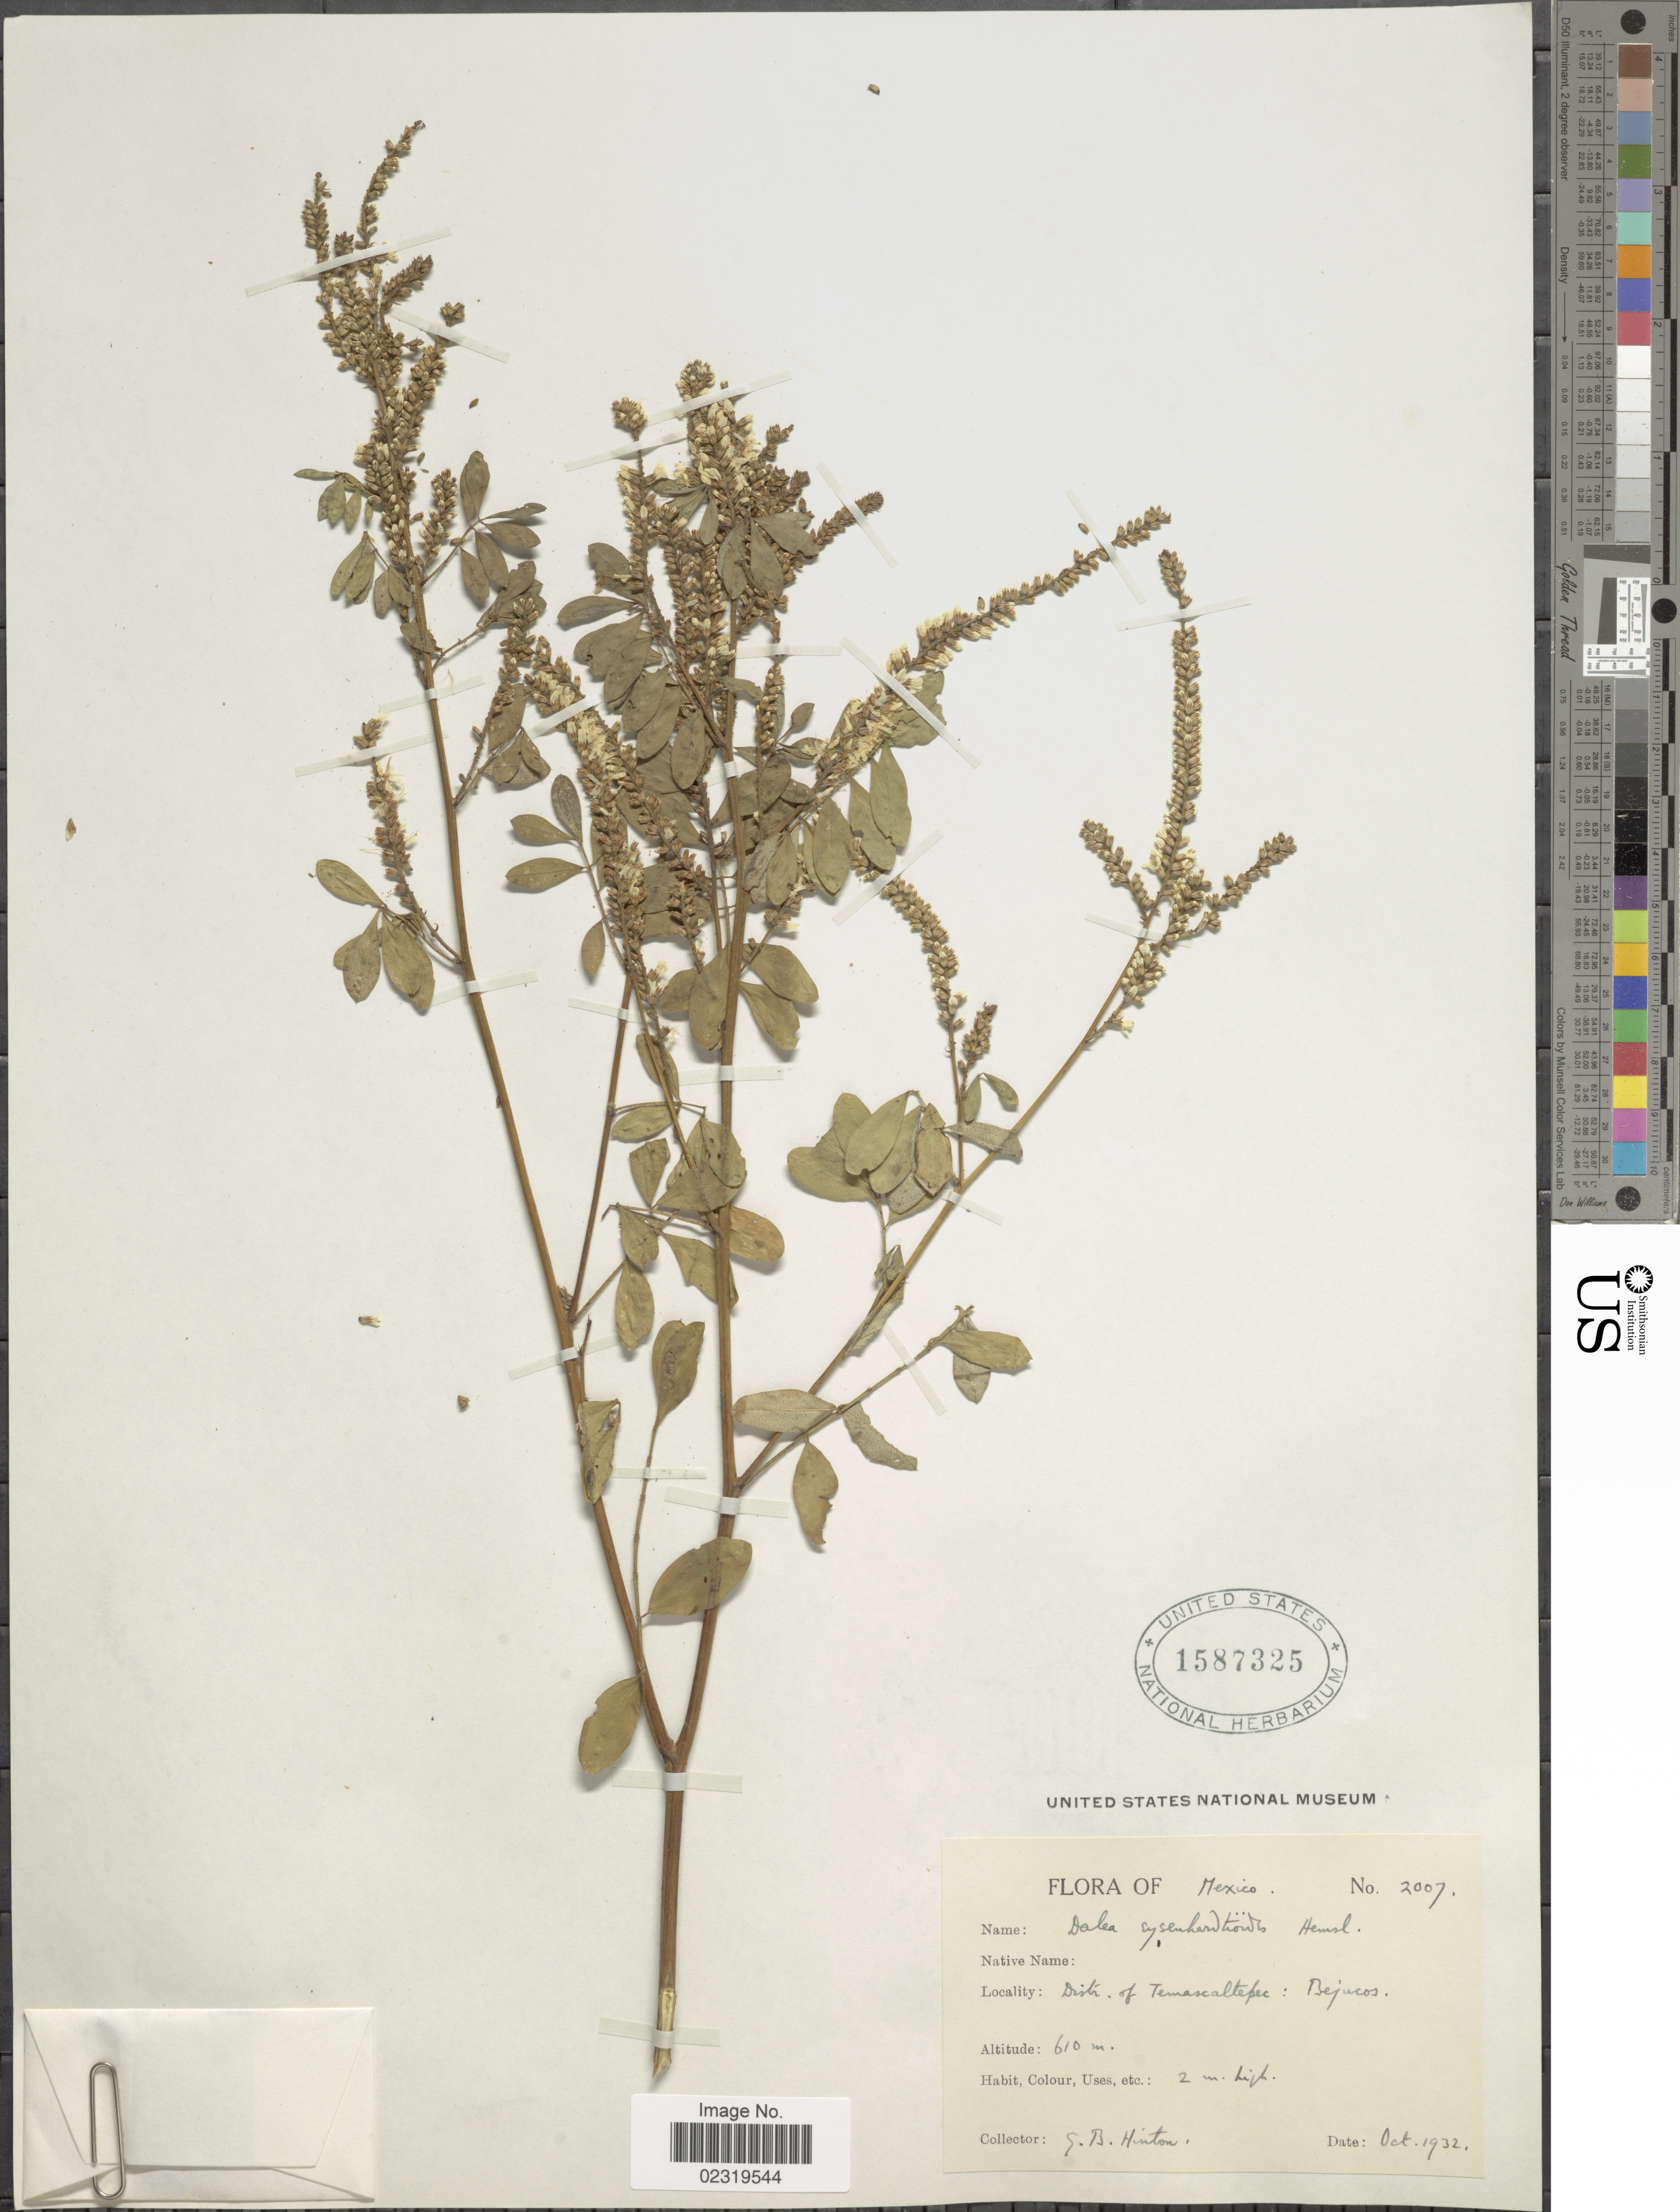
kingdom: Plantae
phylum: Tracheophyta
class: Magnoliopsida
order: Fabales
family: Fabaceae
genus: Dalea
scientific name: Dalea leucostachya var. eysenhardtioides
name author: (Hemsl.) Barneby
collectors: G. B. Hinton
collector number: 2007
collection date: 1932-10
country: Mexico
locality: Distr. of Temascaltepec: Bejucos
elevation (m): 610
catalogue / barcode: US 1587325